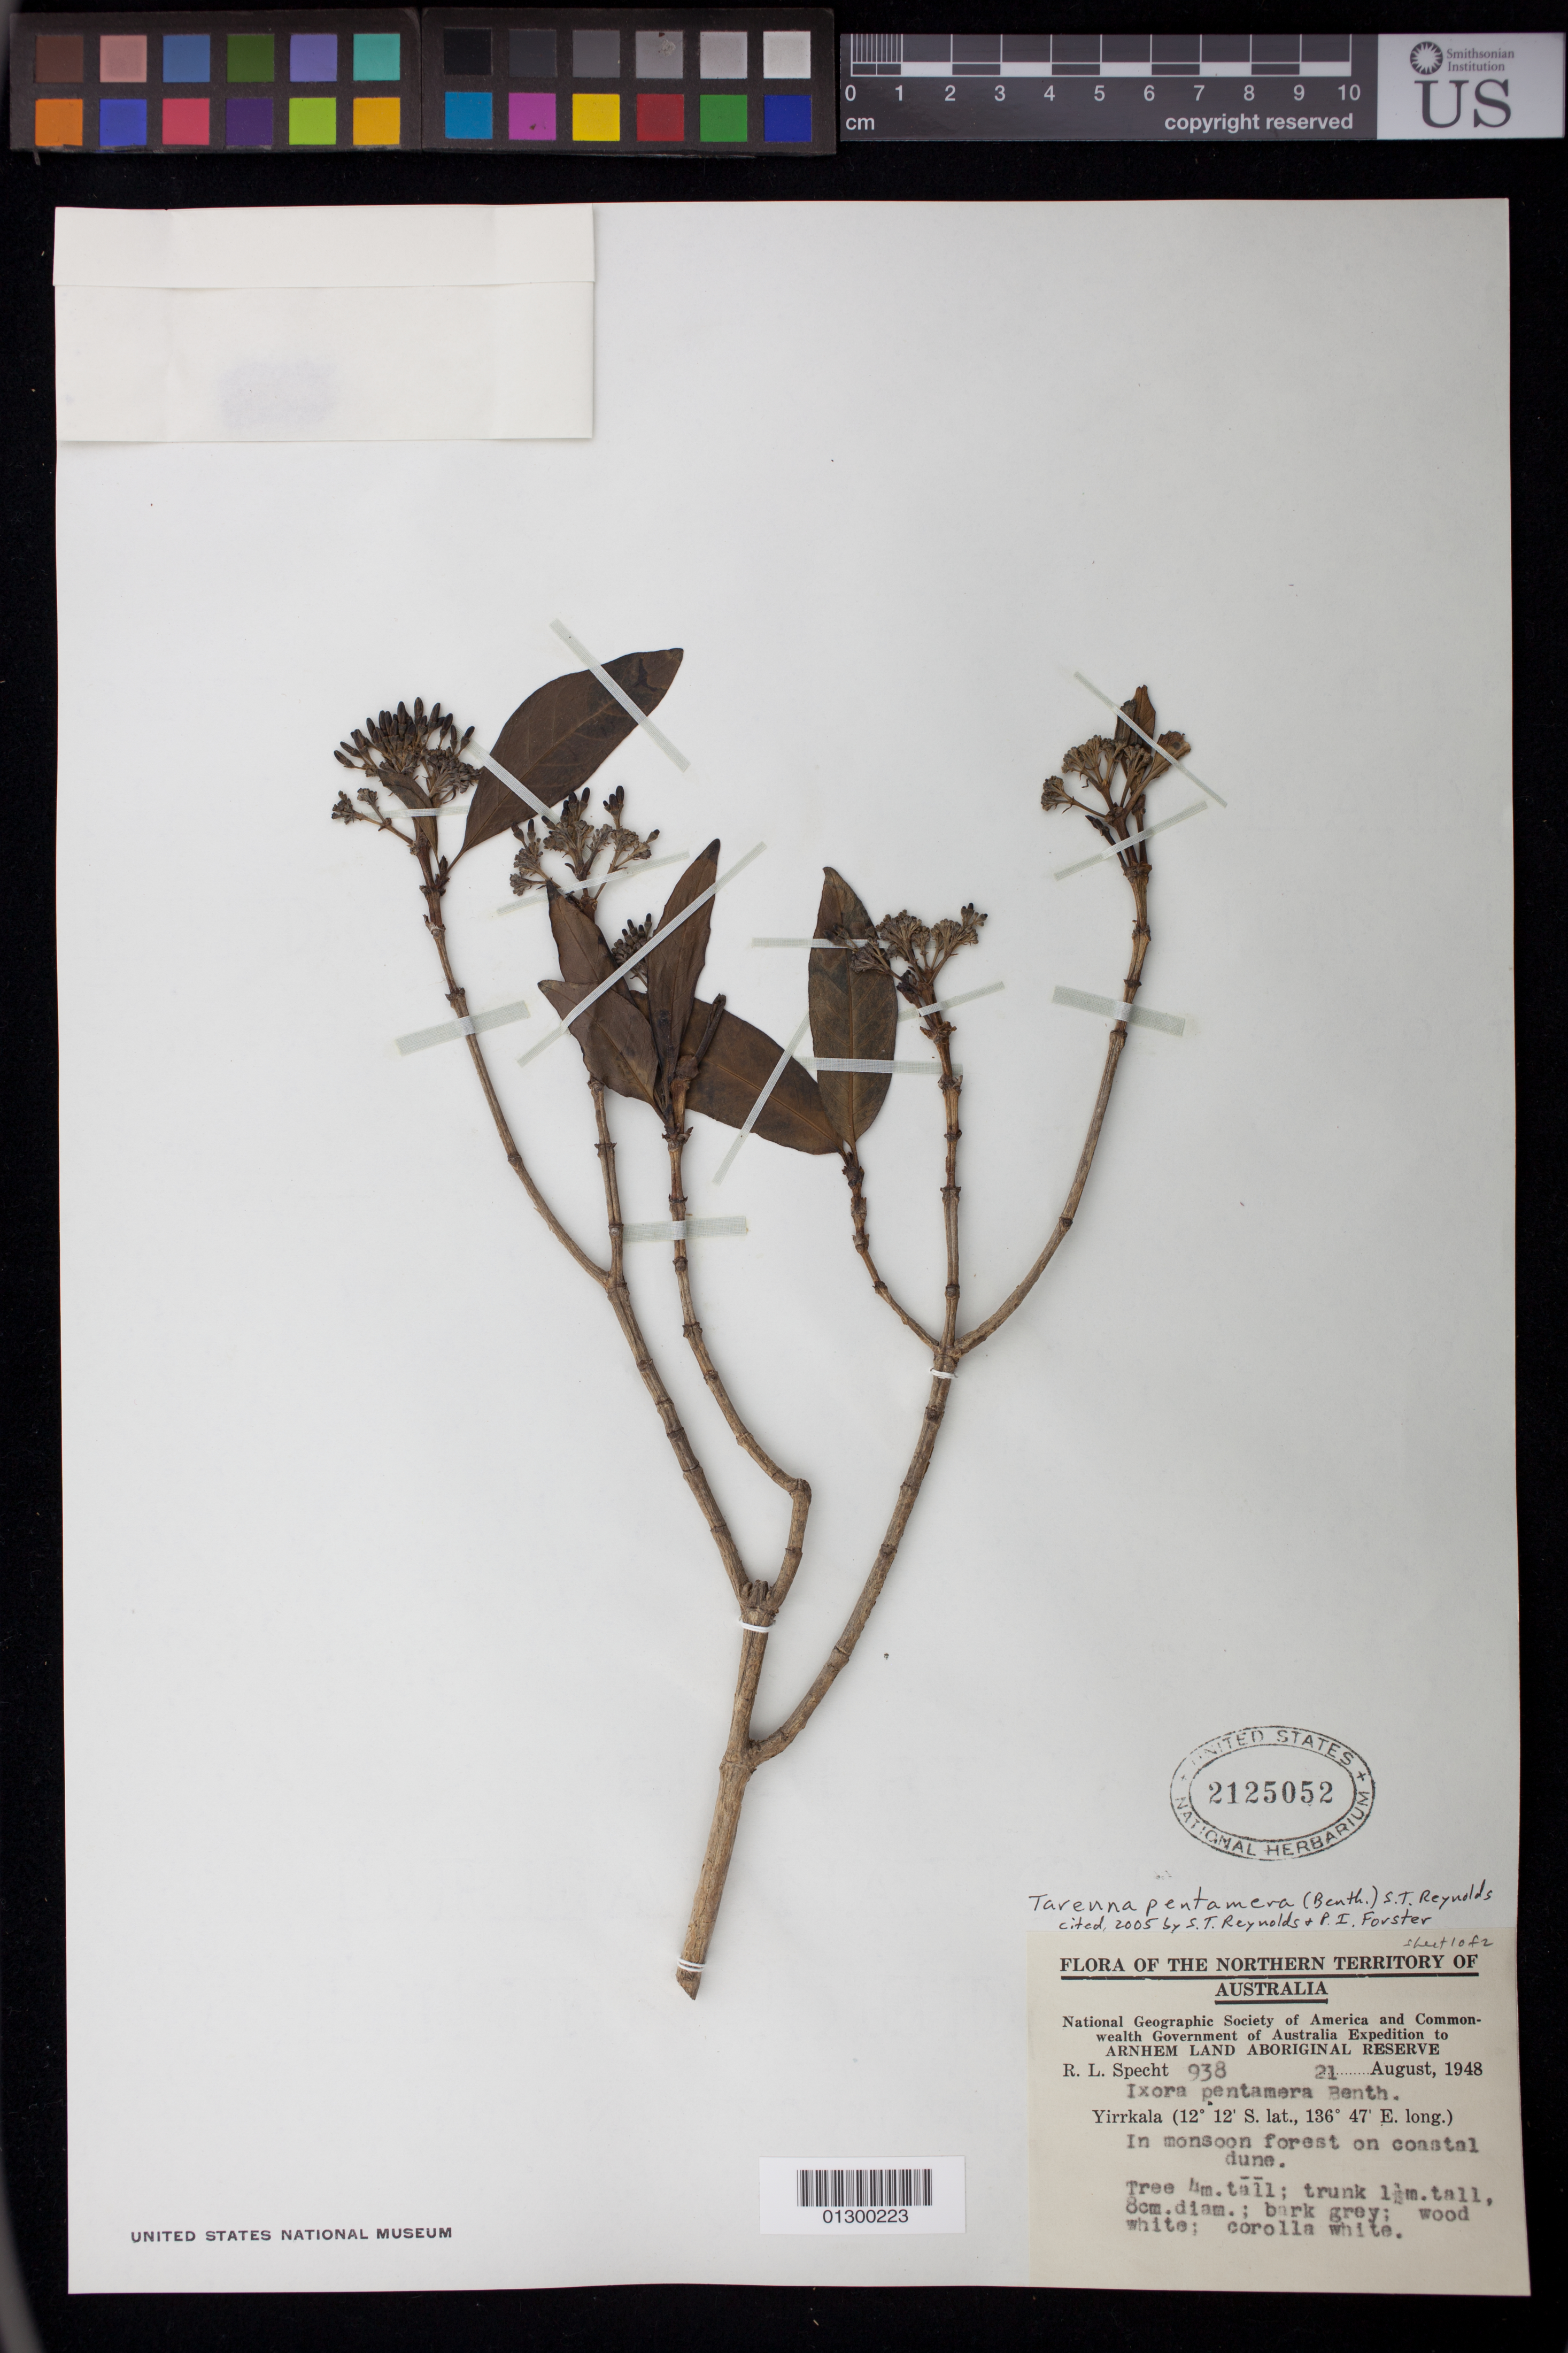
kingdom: Plantae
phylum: Tracheophyta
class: Magnoliopsida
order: Gentianales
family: Rubiaceae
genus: Tarenna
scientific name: Tarenna pentamera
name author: (Benth.) S. T. Reynolds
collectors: R. L. Specht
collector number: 938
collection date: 1948-08-21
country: Australia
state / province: Northern Territory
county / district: East Arnhem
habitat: In monsoon forest on coastal dune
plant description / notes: Tree 4 m. tall; trunk 1.5 m. tall, 8 cm. diam.; bark grey; wood white; corolla white.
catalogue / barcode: US 2125052